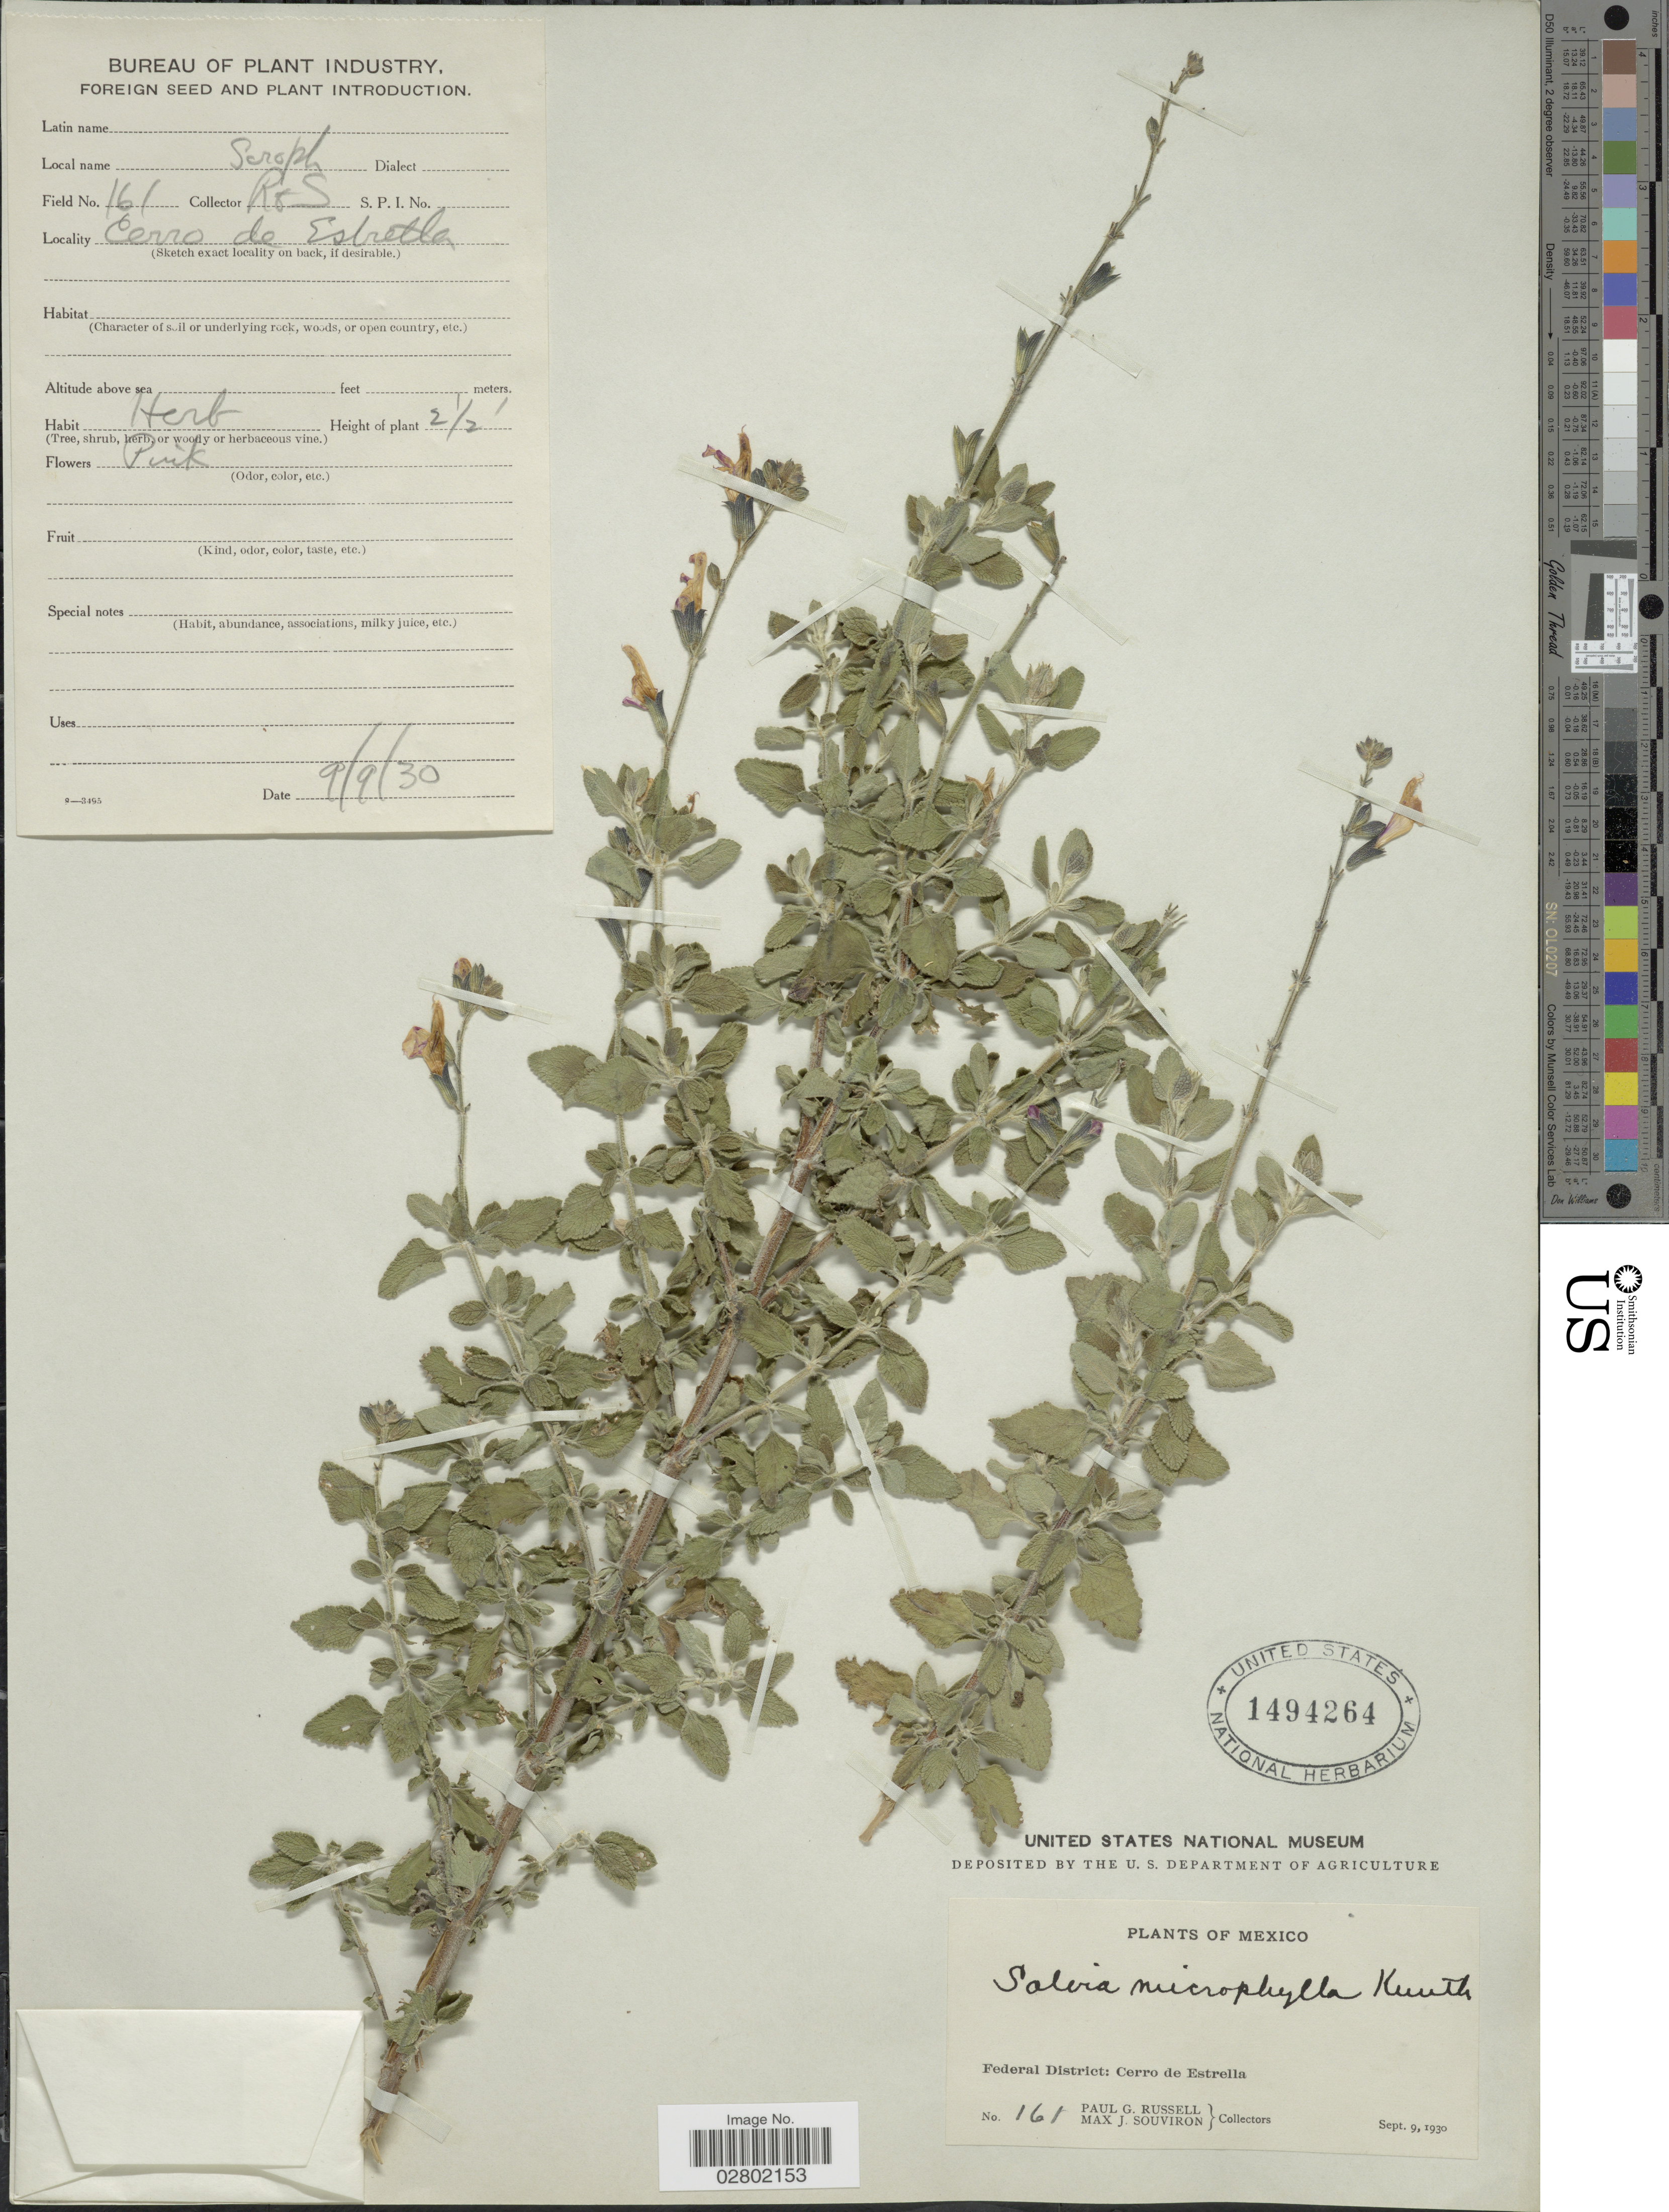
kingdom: Plantae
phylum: Tracheophyta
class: Magnoliopsida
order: Lamiales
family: Lamiaceae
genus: Salvia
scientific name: Salvia microphylla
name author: Kunth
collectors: P. G. Russell & M. J. Souviron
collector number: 161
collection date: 1930-09-09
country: Mexico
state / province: Distrito Federal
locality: Federal District: Cerro de Estrella.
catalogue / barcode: US 1494264